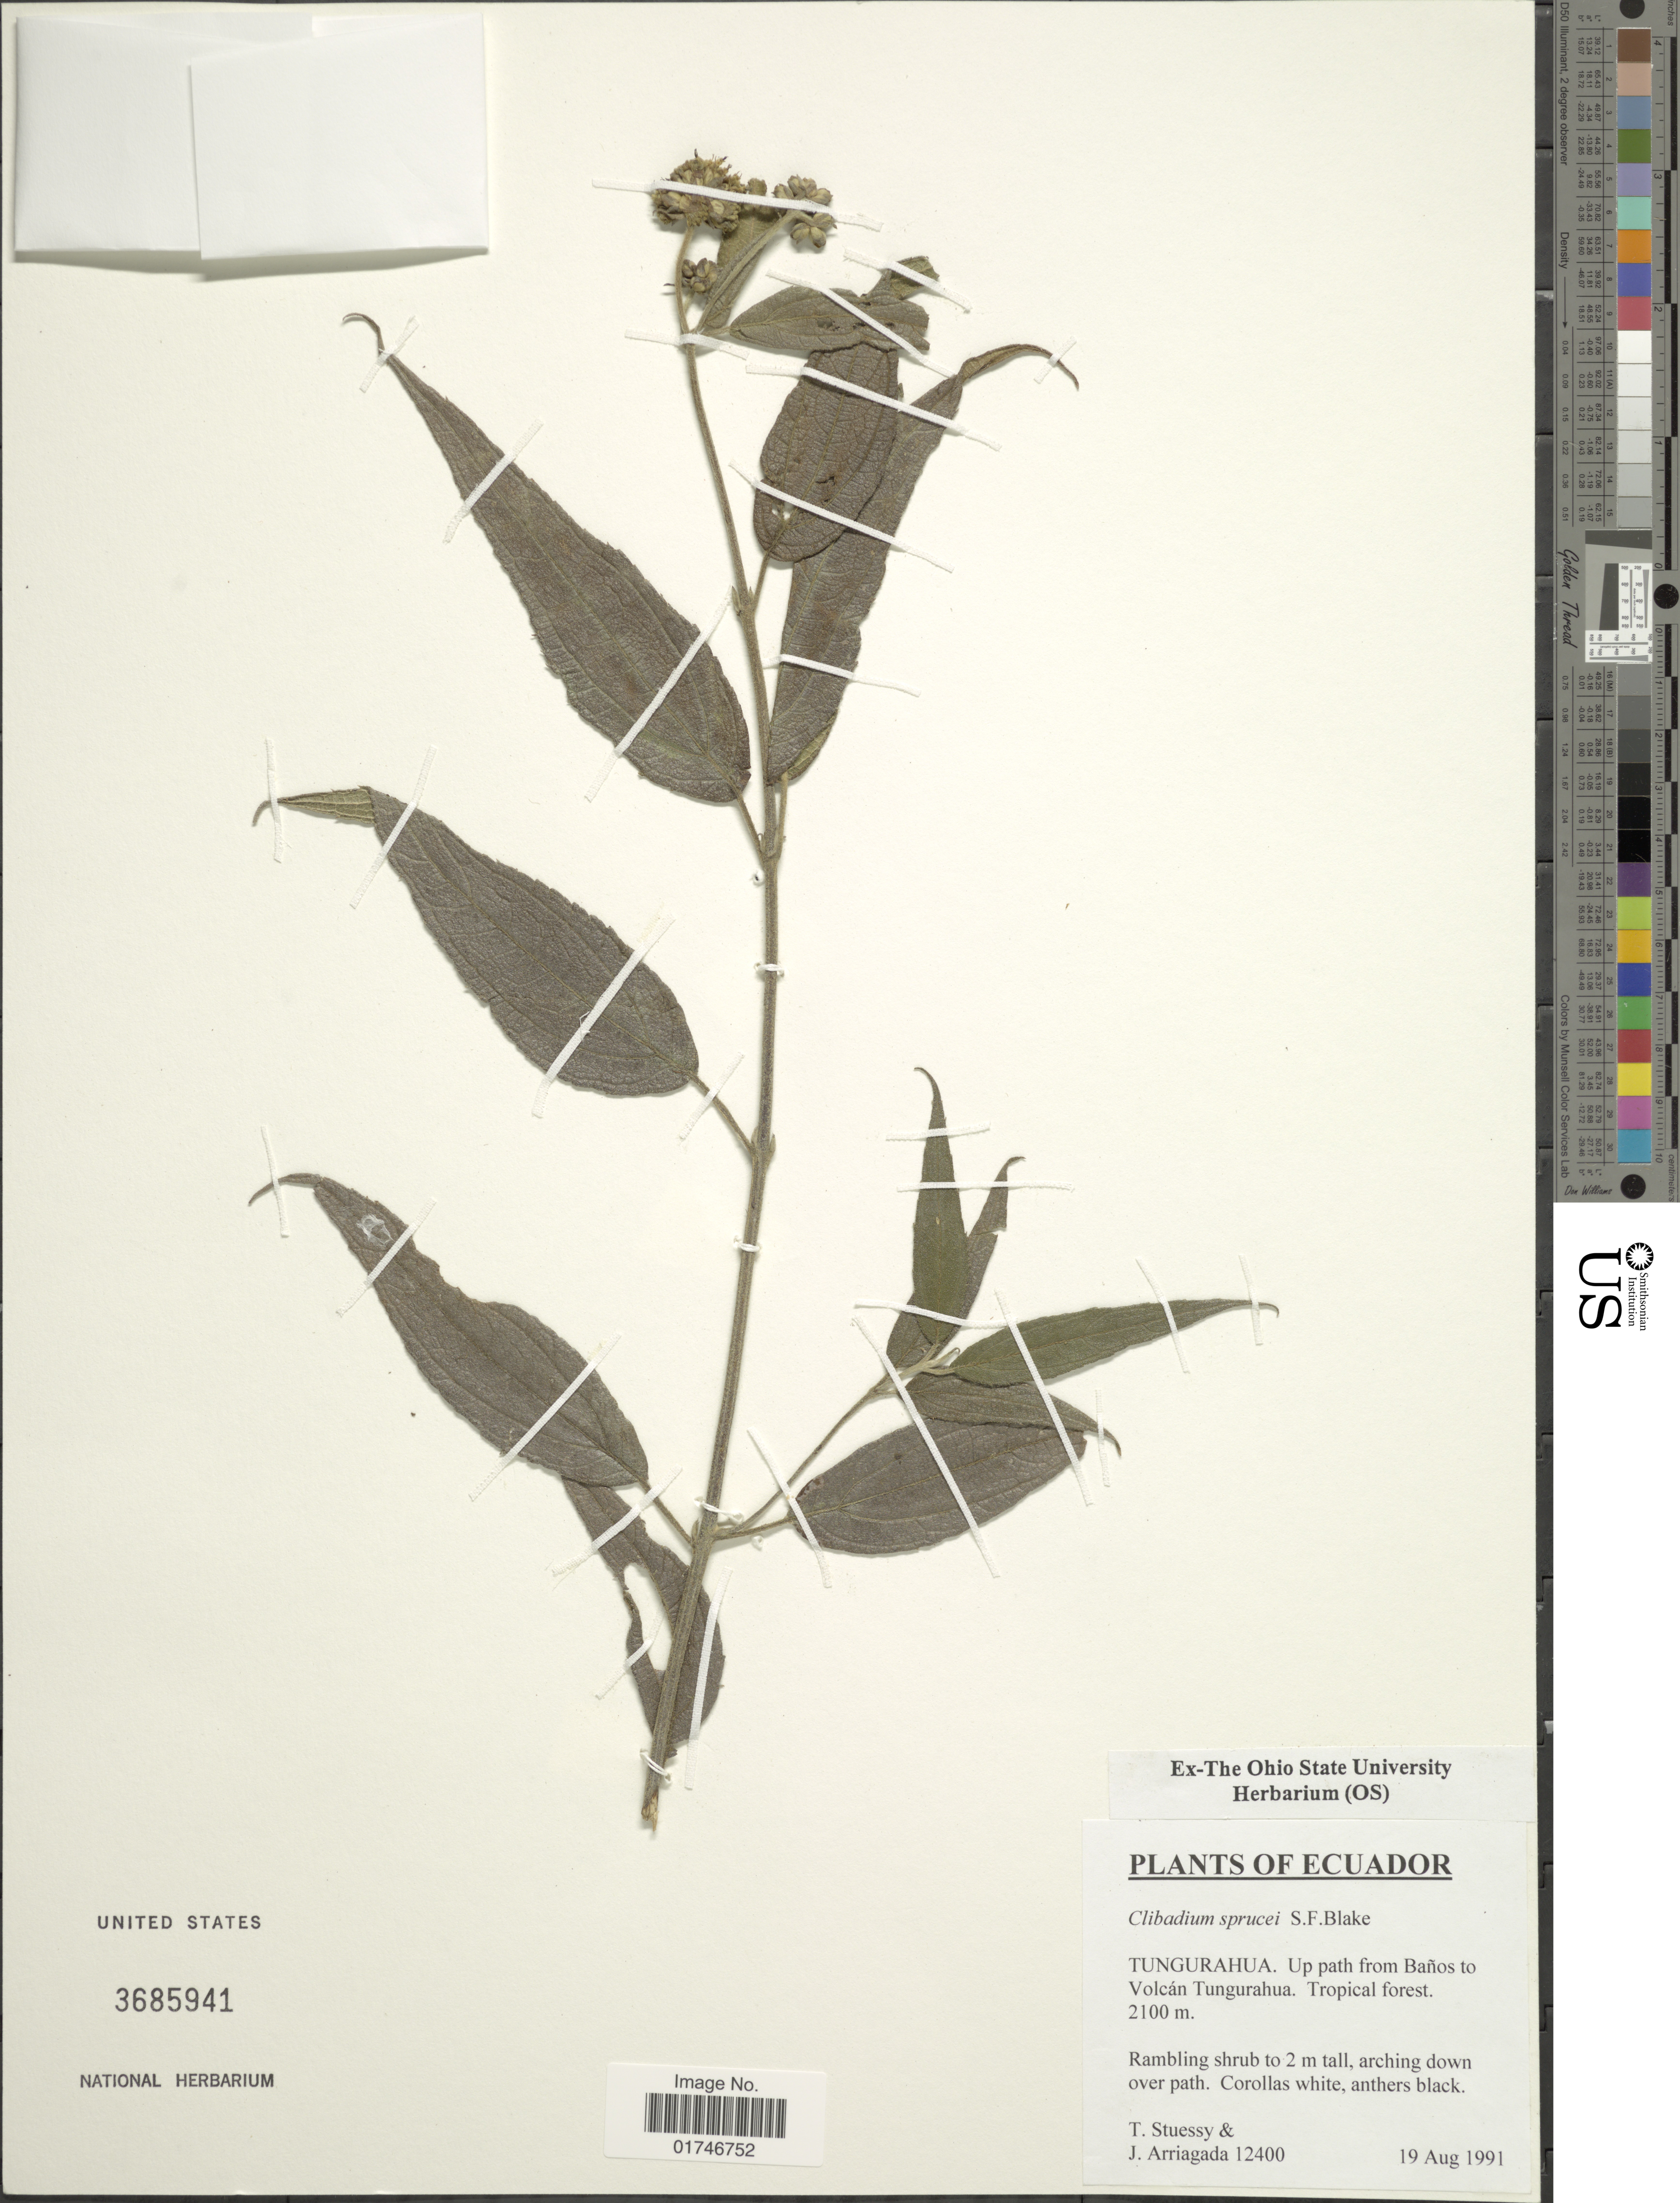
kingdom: Plantae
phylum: Tracheophyta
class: Magnoliopsida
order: Asterales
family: Asteraceae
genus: Clibadium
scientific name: Clibadium sprucei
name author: S.F. Blake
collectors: T. Stuessy & J. Arriagada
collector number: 12400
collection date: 1991-08-19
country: Ecuador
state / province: Tungurahua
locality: Tungurahua. Up path from Baños to Volcán Tungurahua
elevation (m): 2100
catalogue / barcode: US 3685941